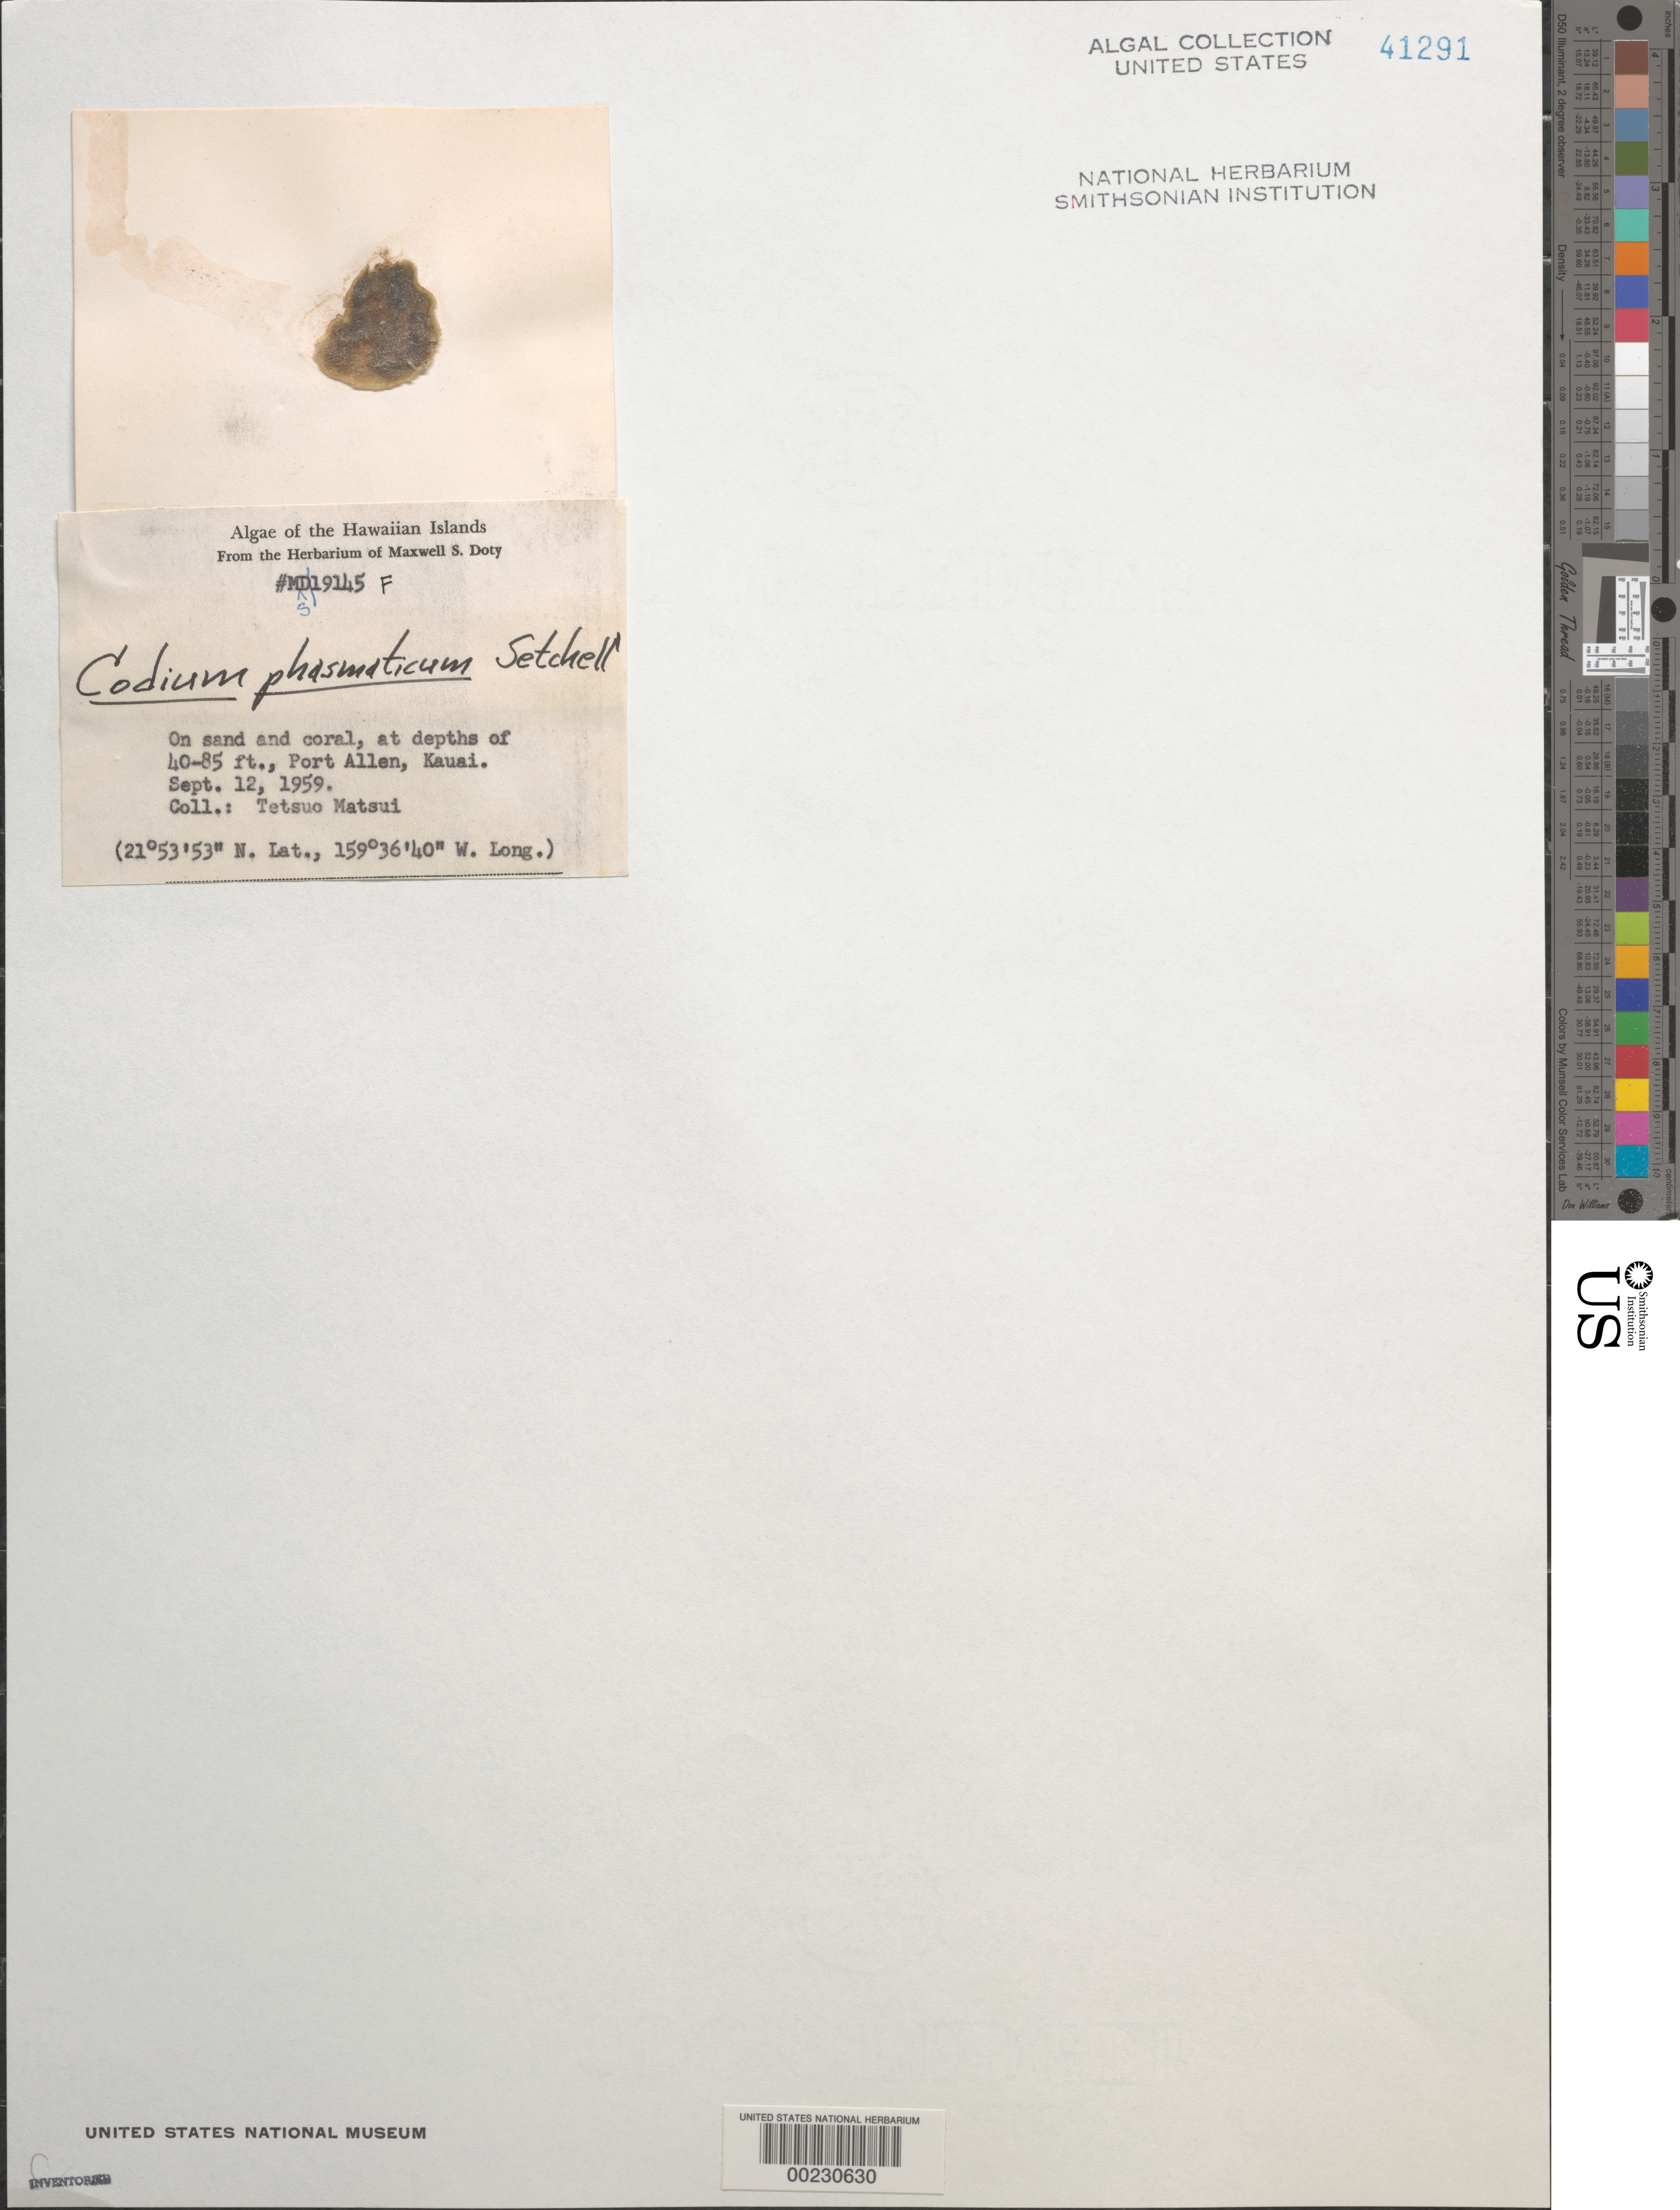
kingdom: Plantae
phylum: Chlorophyta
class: Ulvophyceae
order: Bryopsidales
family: Codiaceae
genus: Codium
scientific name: Codium phasmaticum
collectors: T. Matsui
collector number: MSD 19145a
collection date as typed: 12 Sep 1959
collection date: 1959-09-12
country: United States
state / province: Hawaii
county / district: Kauai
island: Kaua'i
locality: Port Allen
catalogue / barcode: US 41291